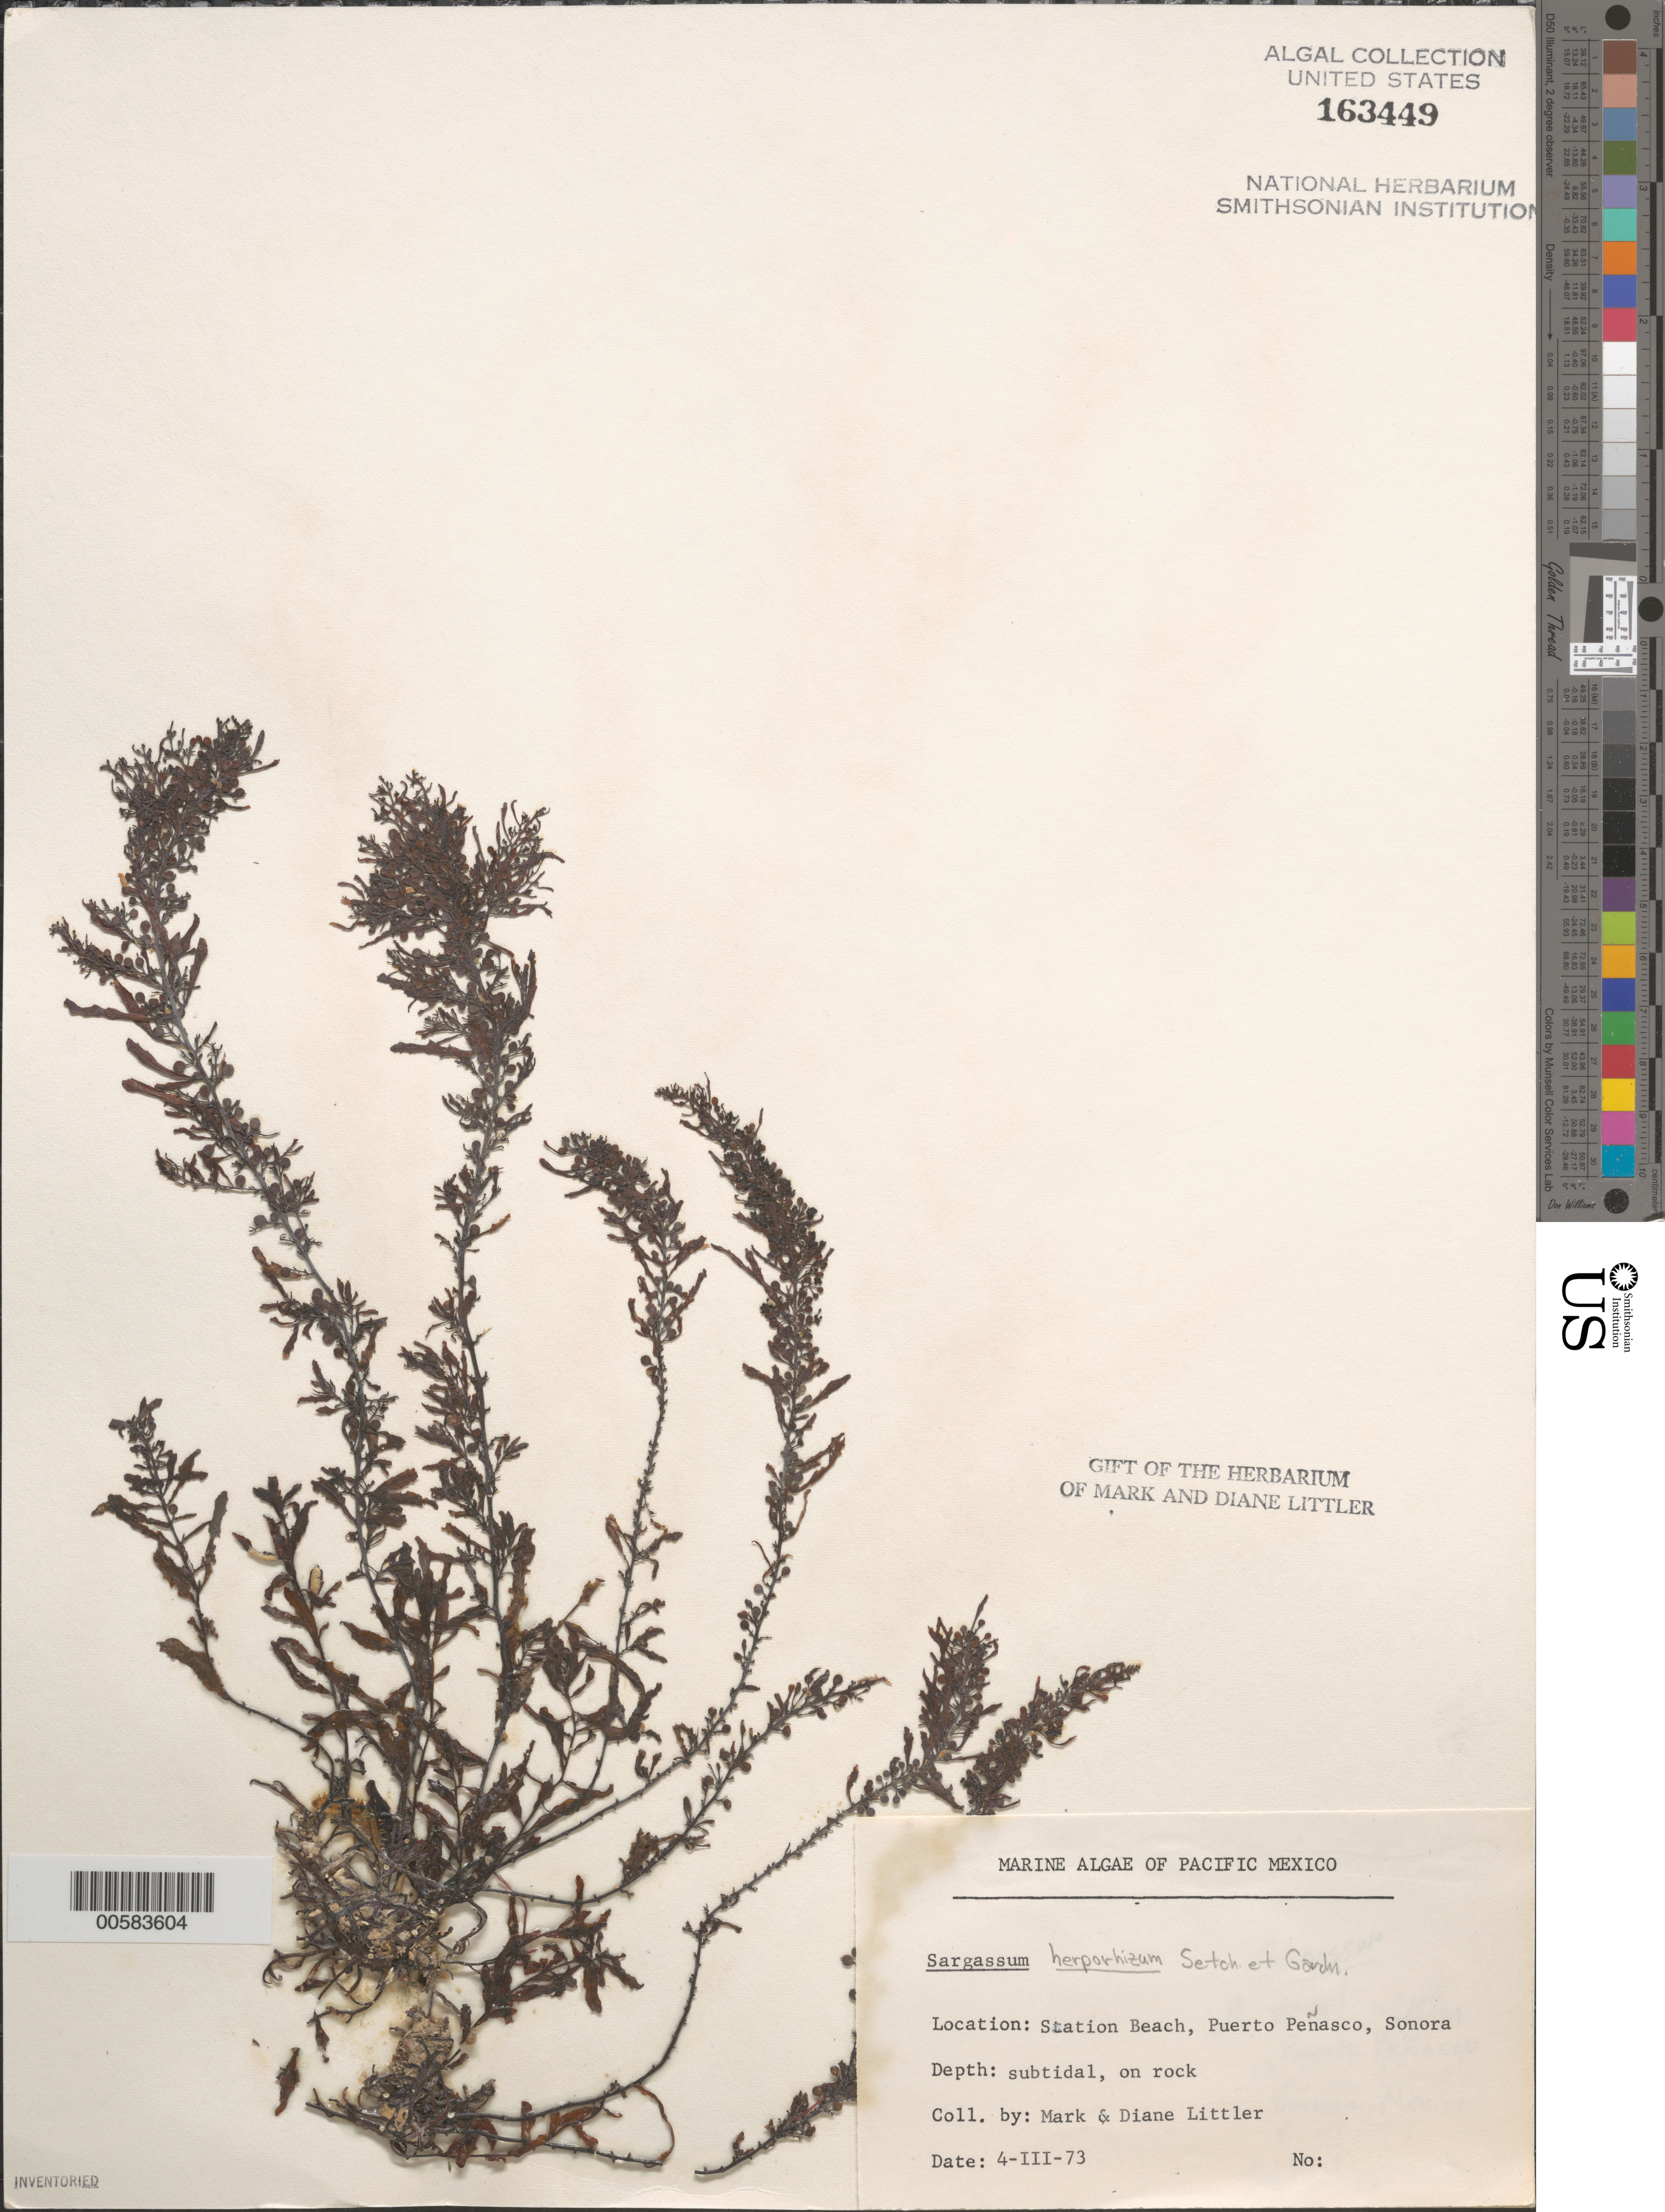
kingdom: Chromista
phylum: Ochrophyta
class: Phaeophyceae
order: Fucales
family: Sargassaceae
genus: Sargassum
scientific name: Sargassum herporhizum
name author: Setch. & N.L. Gardner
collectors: M. M. Littler & D. S. Littler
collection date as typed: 04 Mar 1973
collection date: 1973-03-04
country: Mexico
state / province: Sonora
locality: Station Beach, Puerto Penasco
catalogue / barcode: US 163449